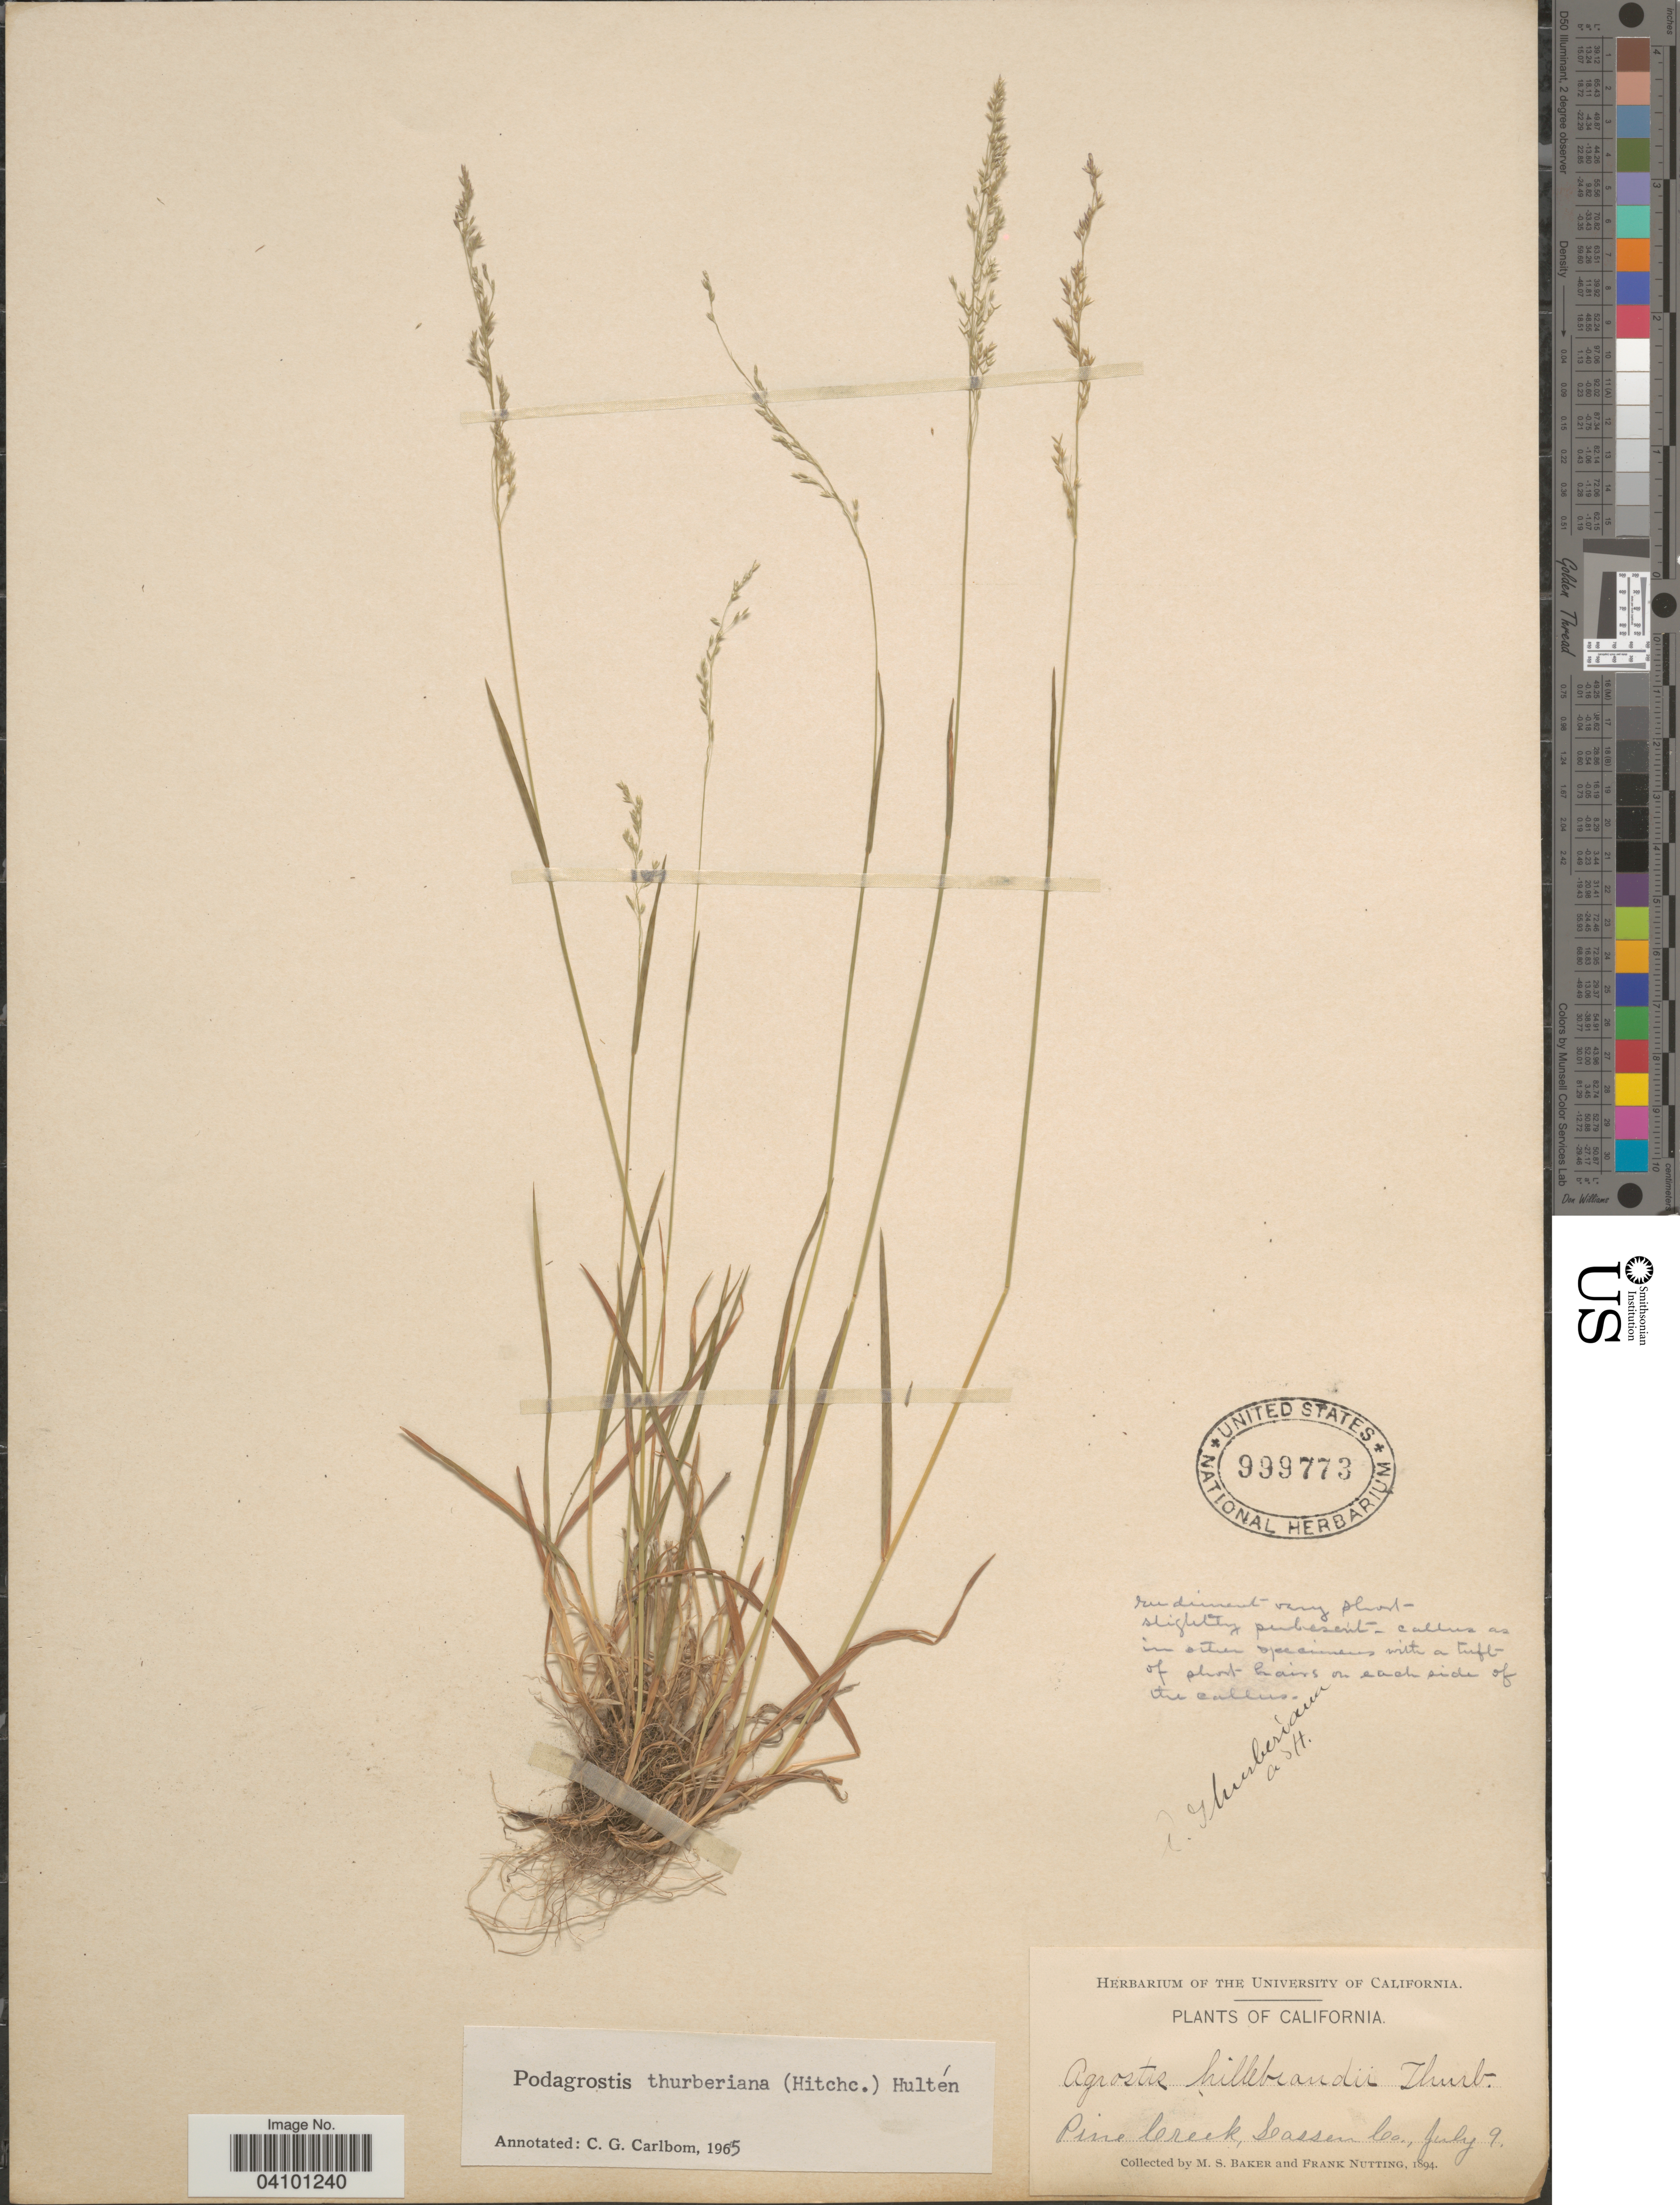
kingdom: Plantae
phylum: Tracheophyta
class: Liliopsida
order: Poales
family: Poaceae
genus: Podagrostis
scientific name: Podagrostis thurberiana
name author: Hitchc.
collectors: M. S. Baker & F. Nutting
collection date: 1894-07-09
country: United States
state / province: California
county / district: Lassen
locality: Pine Creek, Lassen Co.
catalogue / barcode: US 999773